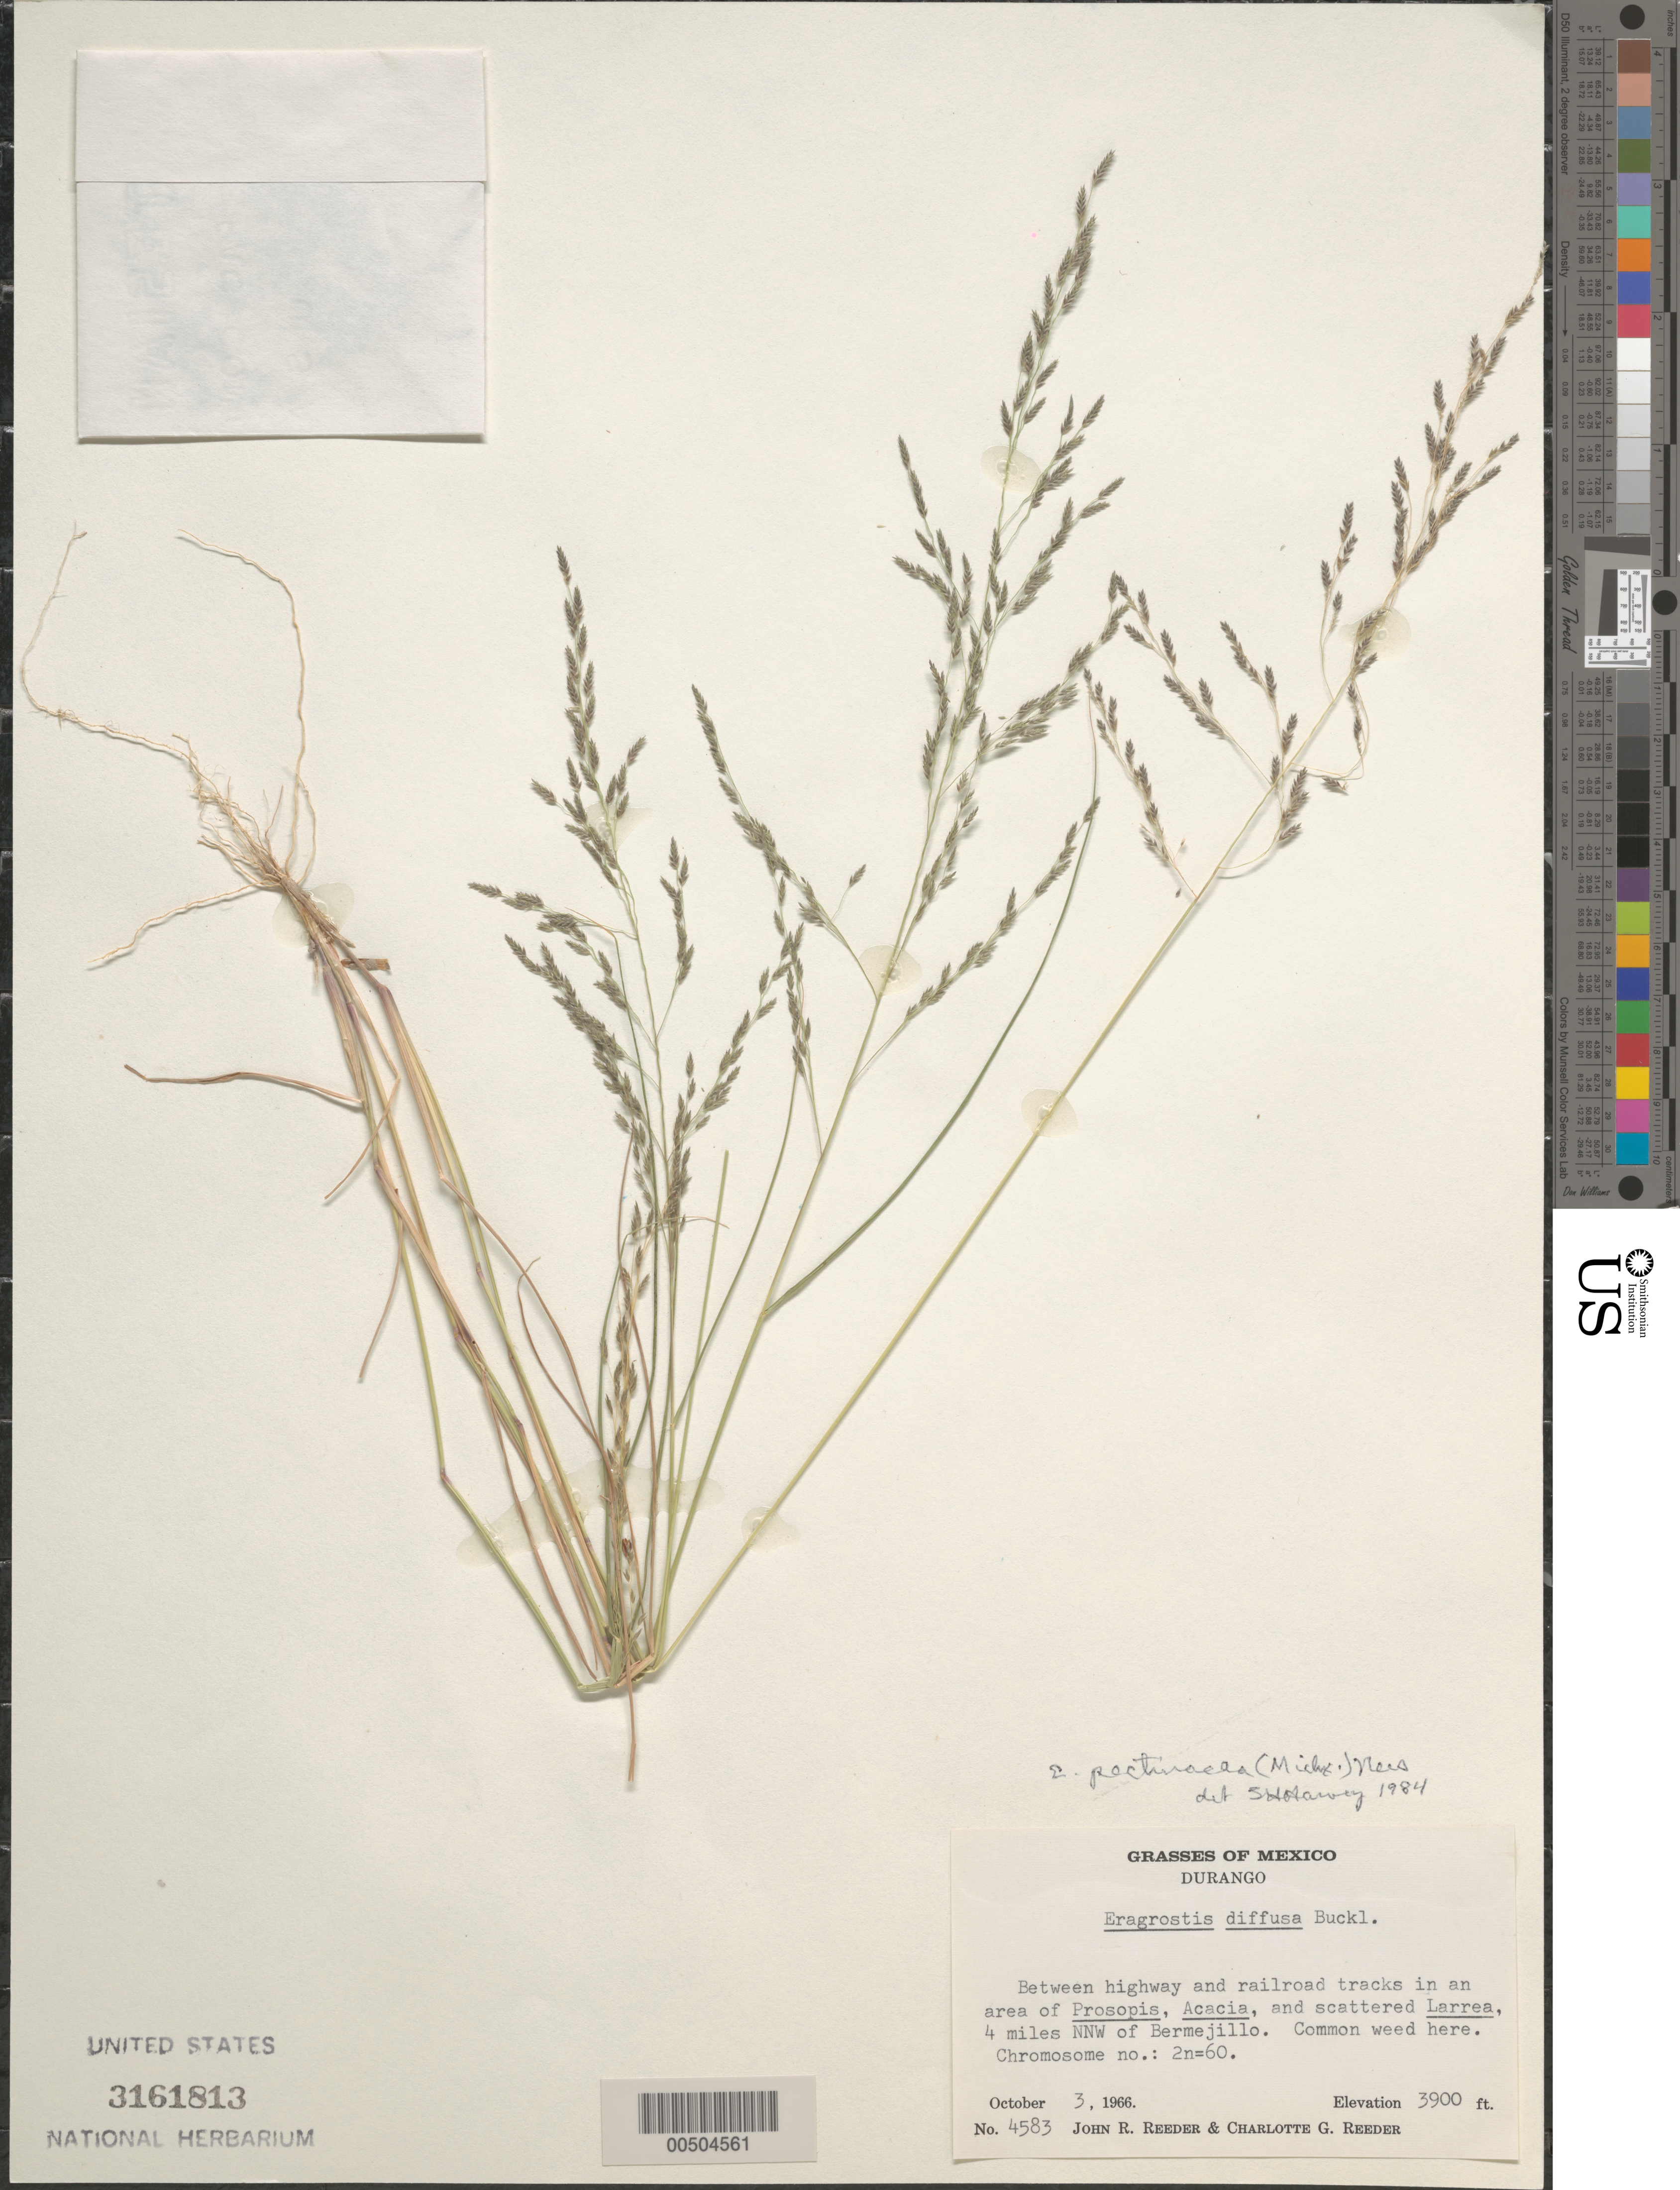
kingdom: Plantae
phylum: Tracheophyta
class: Liliopsida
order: Poales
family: Poaceae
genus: Eragrostis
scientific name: Eragrostis pectinacea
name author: (Michx.) Nees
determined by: Harvey, L. H.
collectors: J. R. Reeder & C. G. Reeder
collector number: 4583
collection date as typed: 3 Oct 1966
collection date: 1966-10-03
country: Mexico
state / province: Durango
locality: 4 mi NNW of Bermejillo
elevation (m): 1189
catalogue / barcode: US 3161813